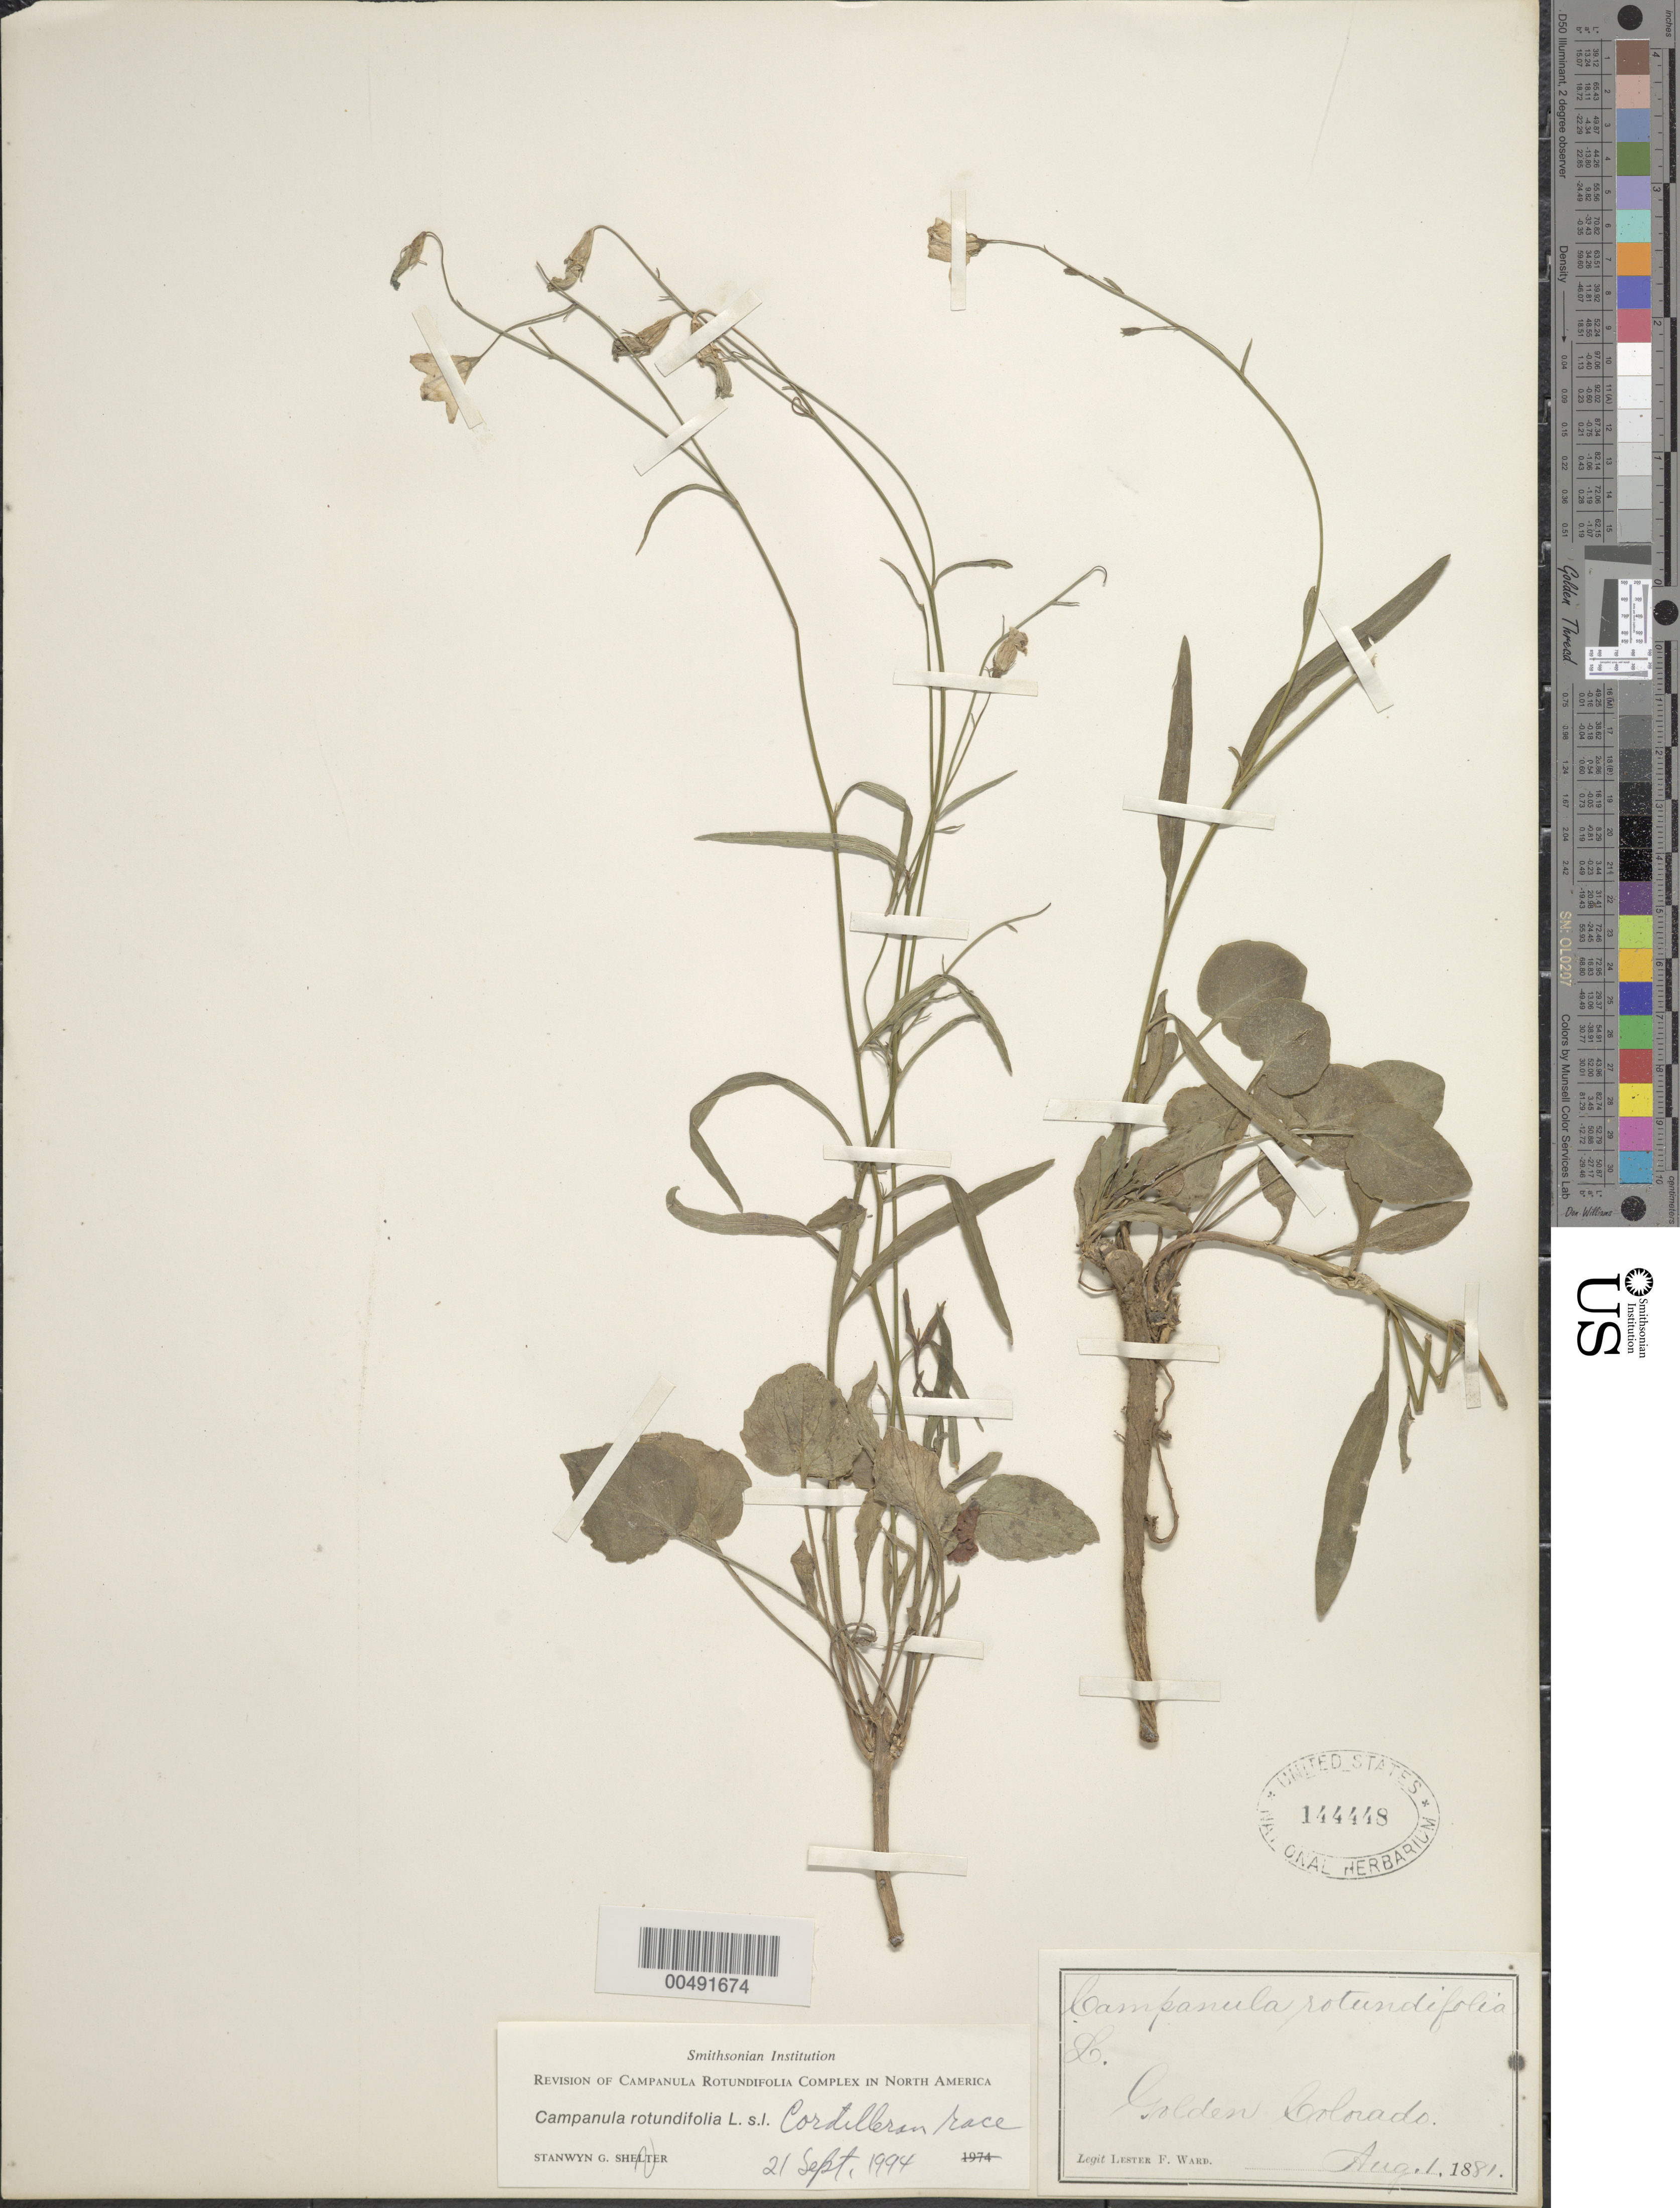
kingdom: Plantae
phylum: Tracheophyta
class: Magnoliopsida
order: Asterales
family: Campanulaceae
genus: Campanula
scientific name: Campanula rotundifolia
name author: L.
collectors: L. F. Ward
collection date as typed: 01 Aug 1881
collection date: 1881-08-01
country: United States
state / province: Colorado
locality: Golden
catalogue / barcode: US 144448